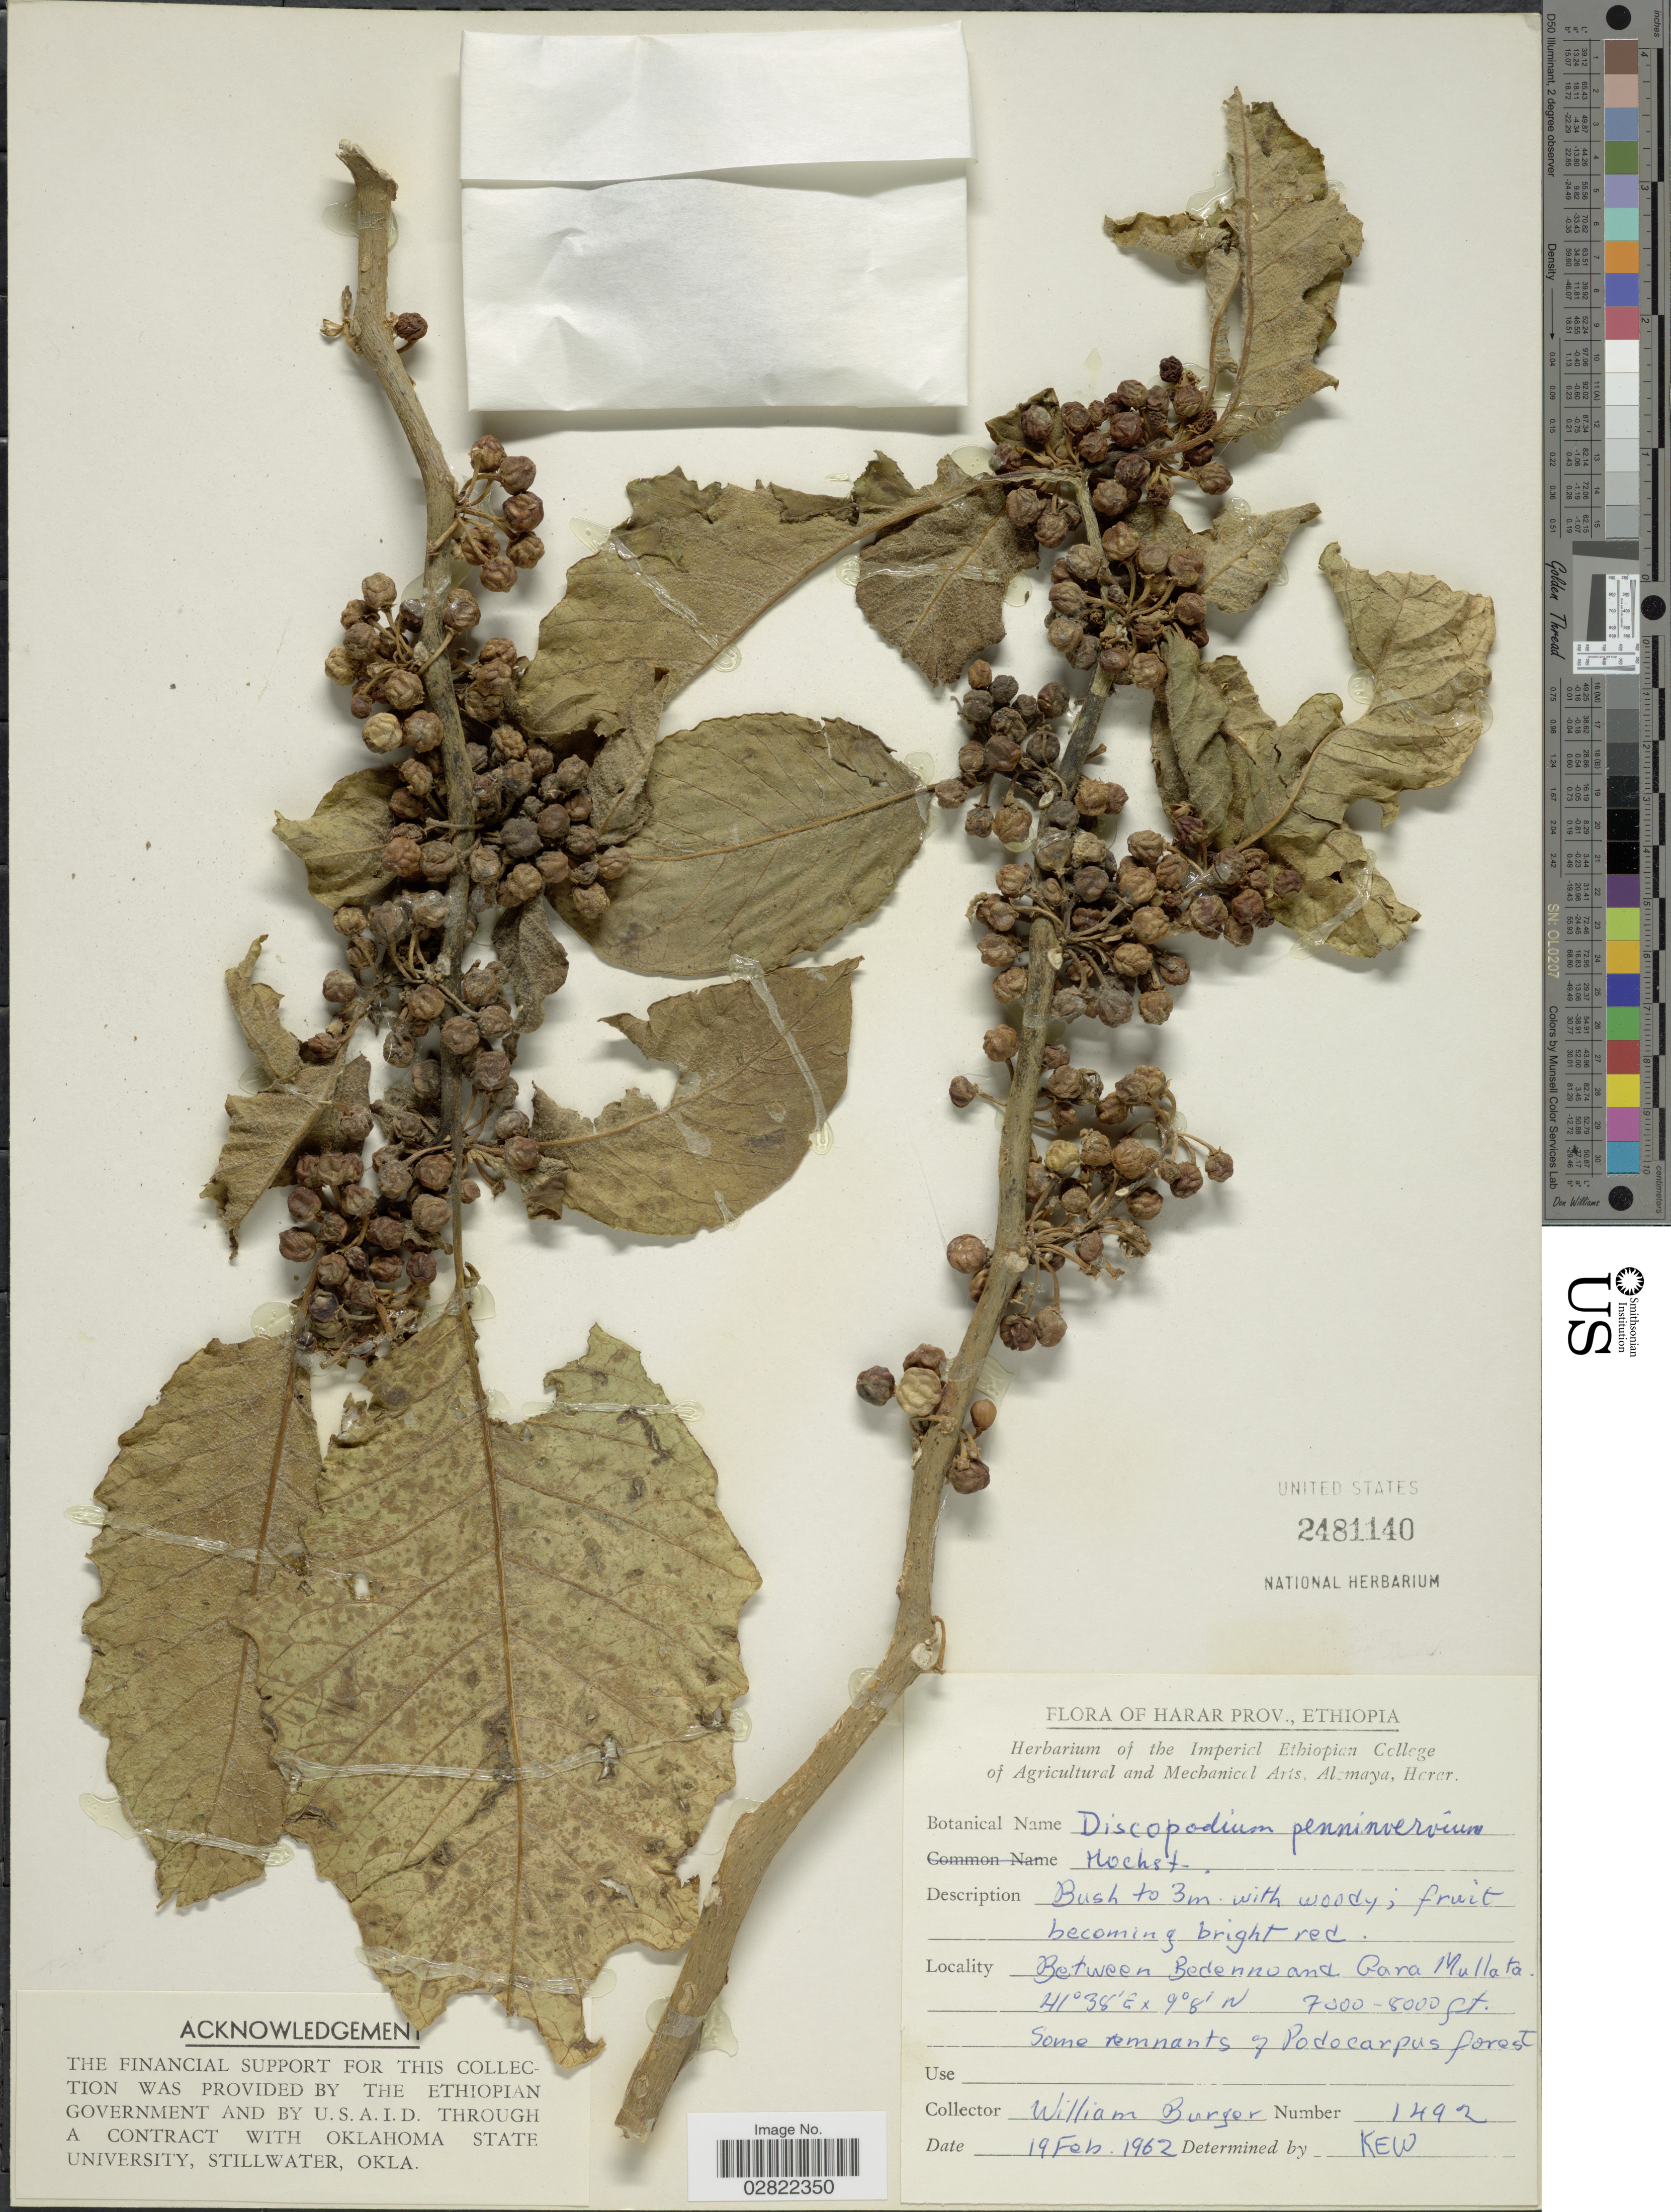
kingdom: Plantae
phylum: Tracheophyta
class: Magnoliopsida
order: Solanales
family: Solanaceae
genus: Discopodium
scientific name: Discopodium penninervium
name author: Hochst.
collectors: W. Burger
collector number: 1492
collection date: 1962-02-19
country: Ethiopia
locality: Harar Prov., Ethiopia, Between Bedenno and Gara Mullata.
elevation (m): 2134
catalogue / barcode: US 2481140